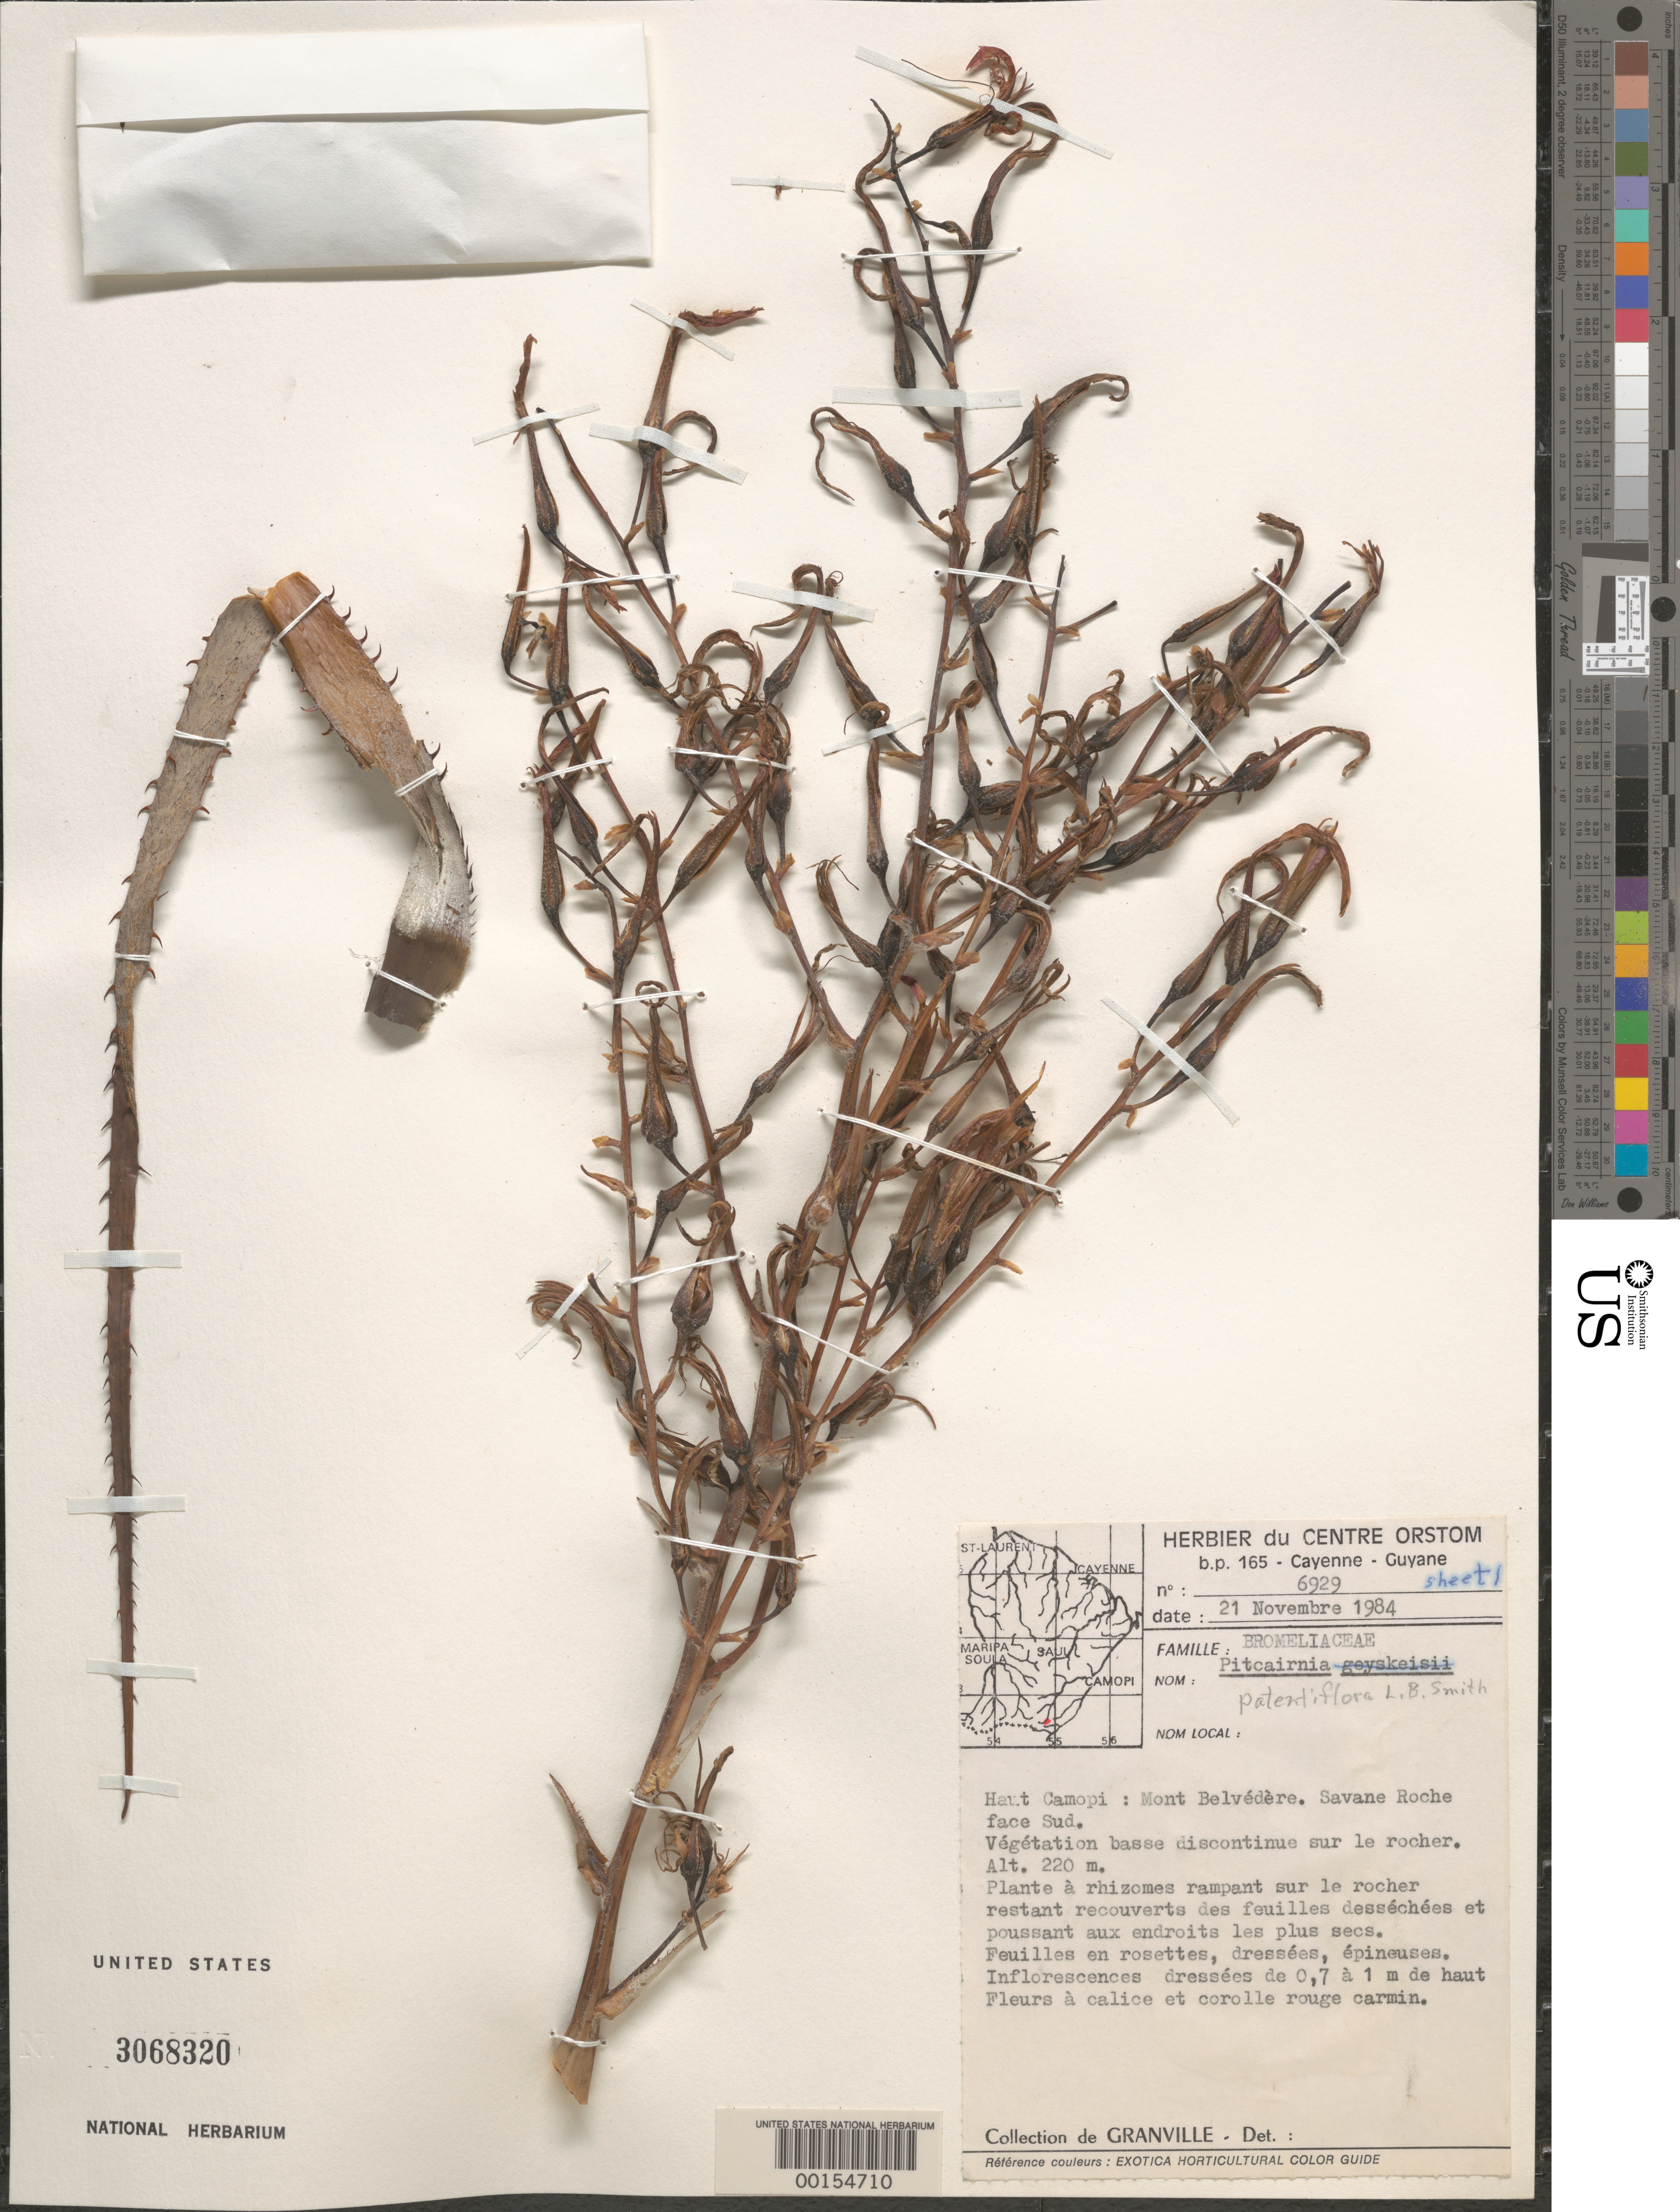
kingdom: Plantae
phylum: Tracheophyta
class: Liliopsida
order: Poales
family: Bromeliaceae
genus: Pitcairnia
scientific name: Pitcairnia saxosa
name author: Gouda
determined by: Gouda, E. J.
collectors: J.-J. de Granville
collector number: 6929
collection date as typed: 21-Nov-84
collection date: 1984-11-21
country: French Guiana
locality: Mont Belvédère, haute Camopi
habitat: Savane roche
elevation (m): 220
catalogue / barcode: US 3068320